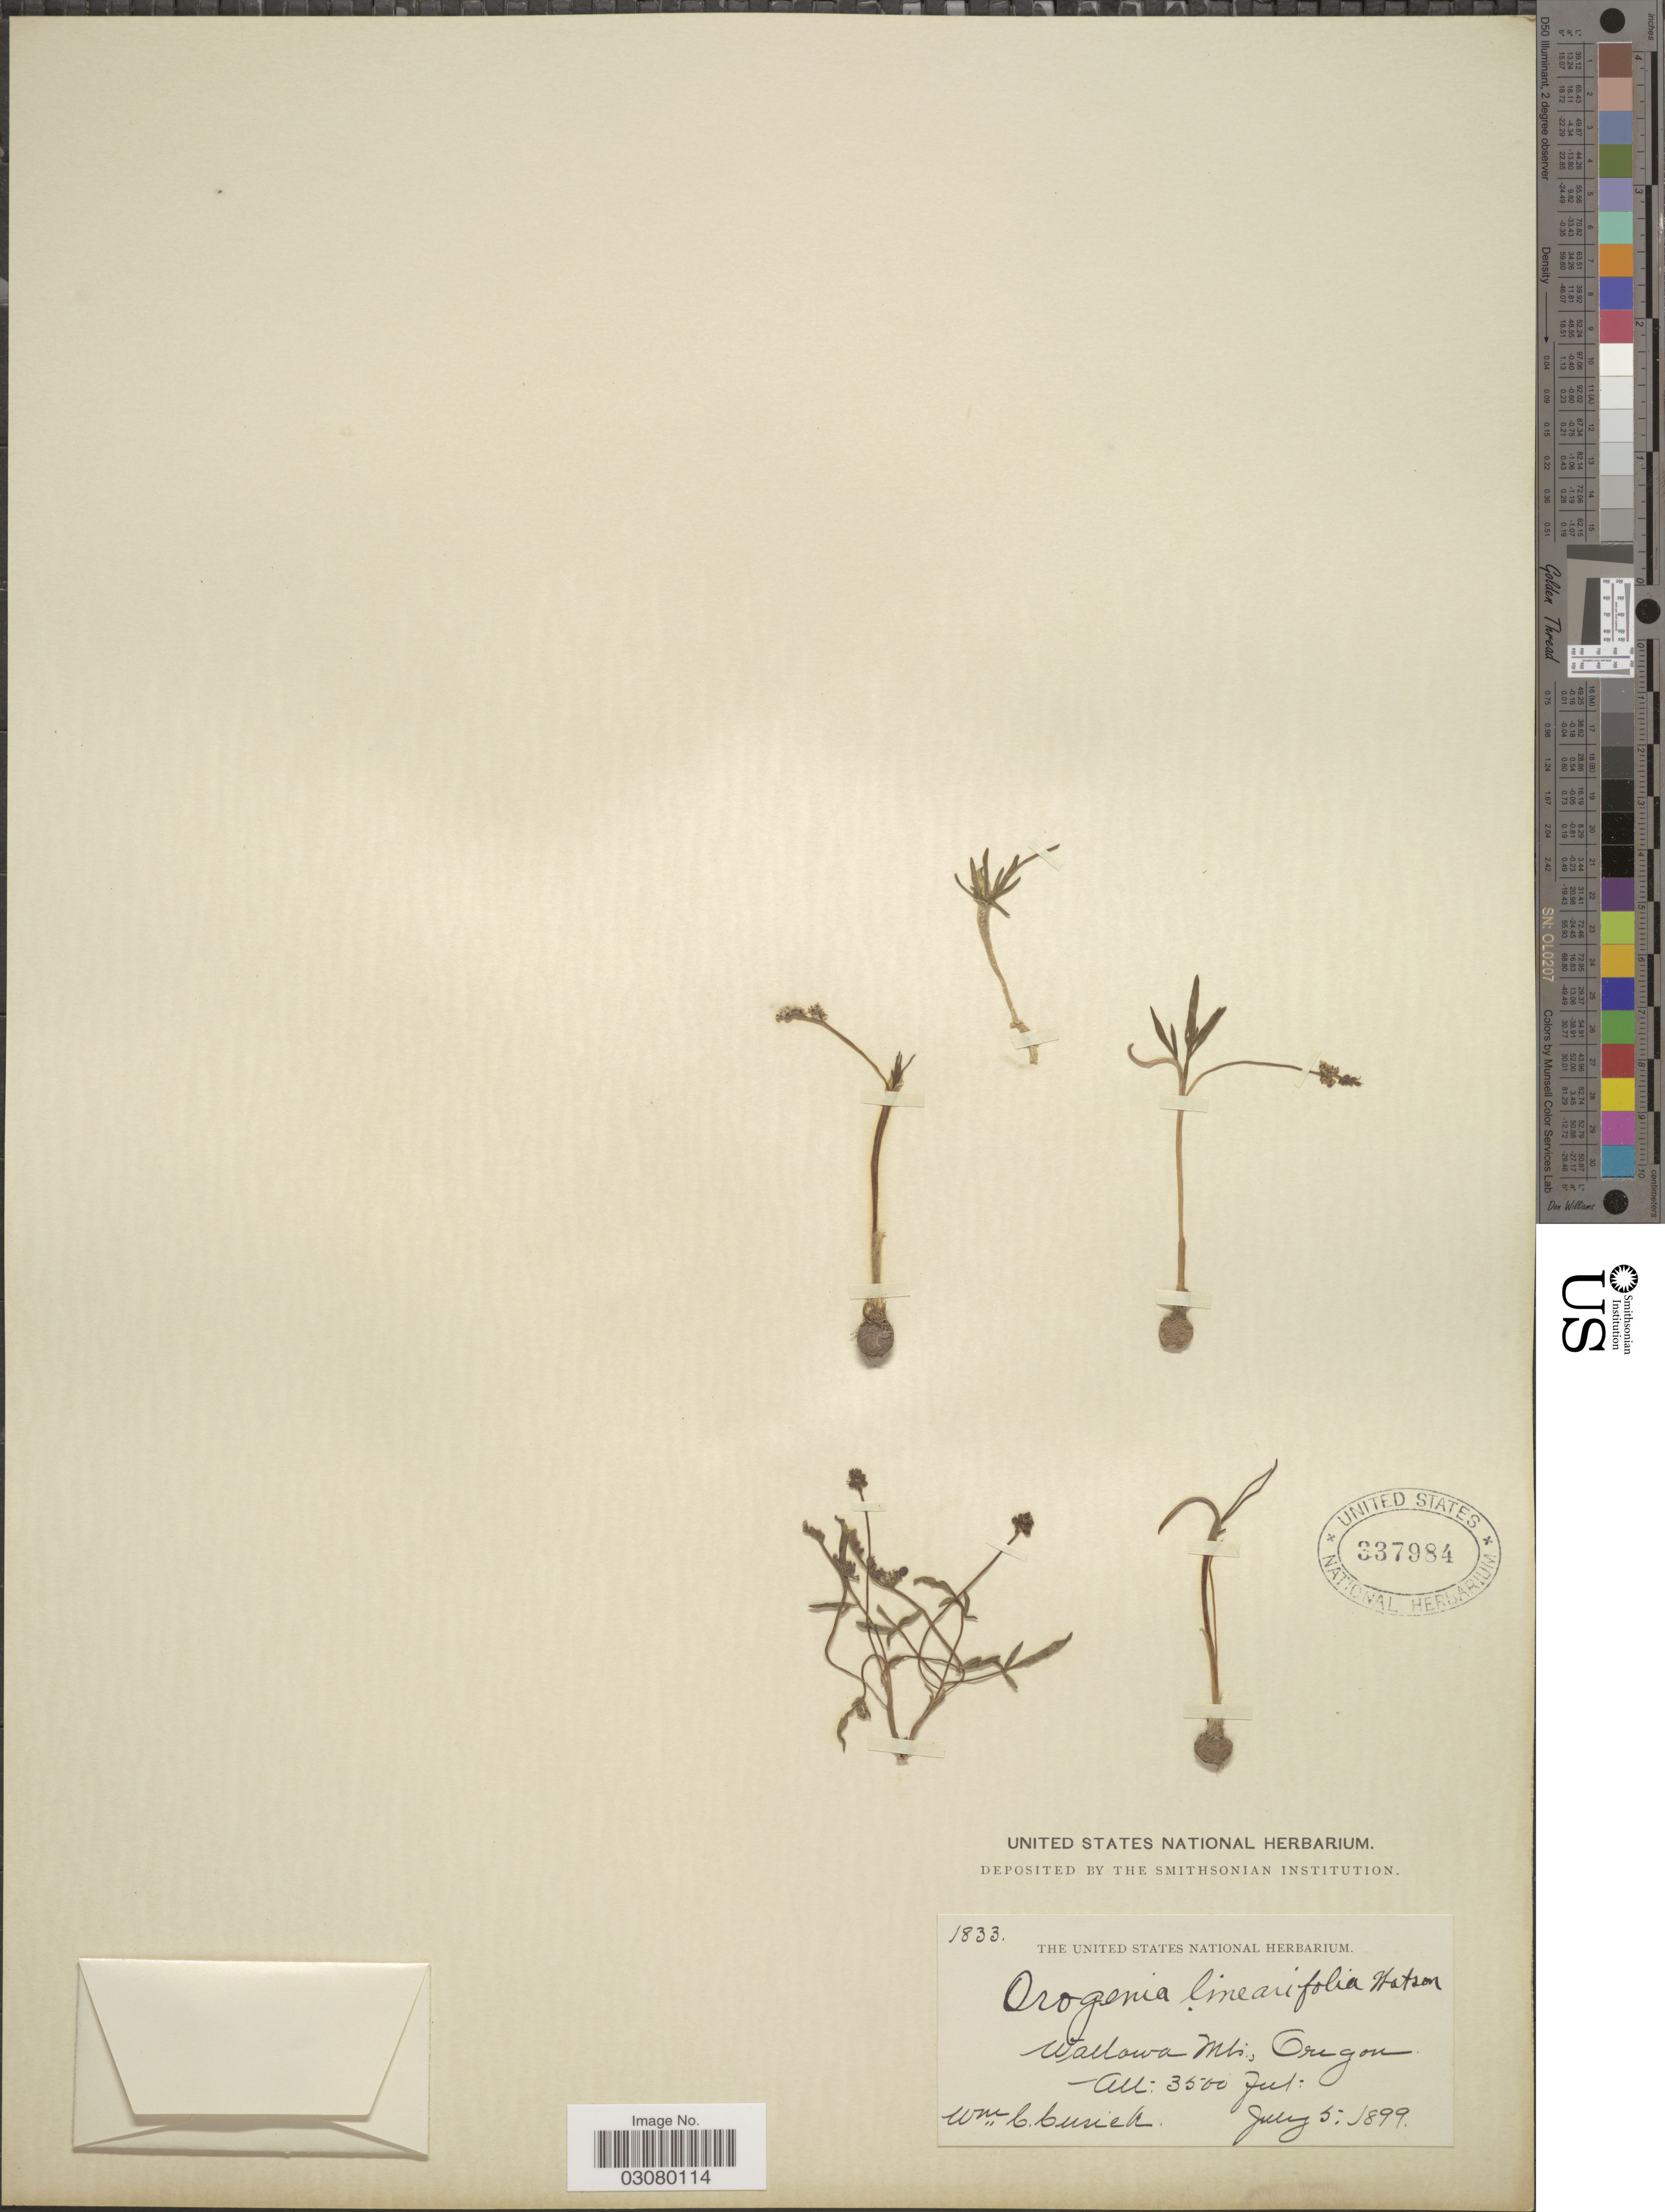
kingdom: Plantae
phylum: Tracheophyta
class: Magnoliopsida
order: Apiales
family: Apiaceae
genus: Orogenia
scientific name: Orogenia linearifolia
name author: S. Watson in C. King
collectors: W. C. Cusick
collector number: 1833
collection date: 1899-07-05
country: United States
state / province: Oregon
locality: Wallowa Mts.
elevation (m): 1067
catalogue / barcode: US 337984